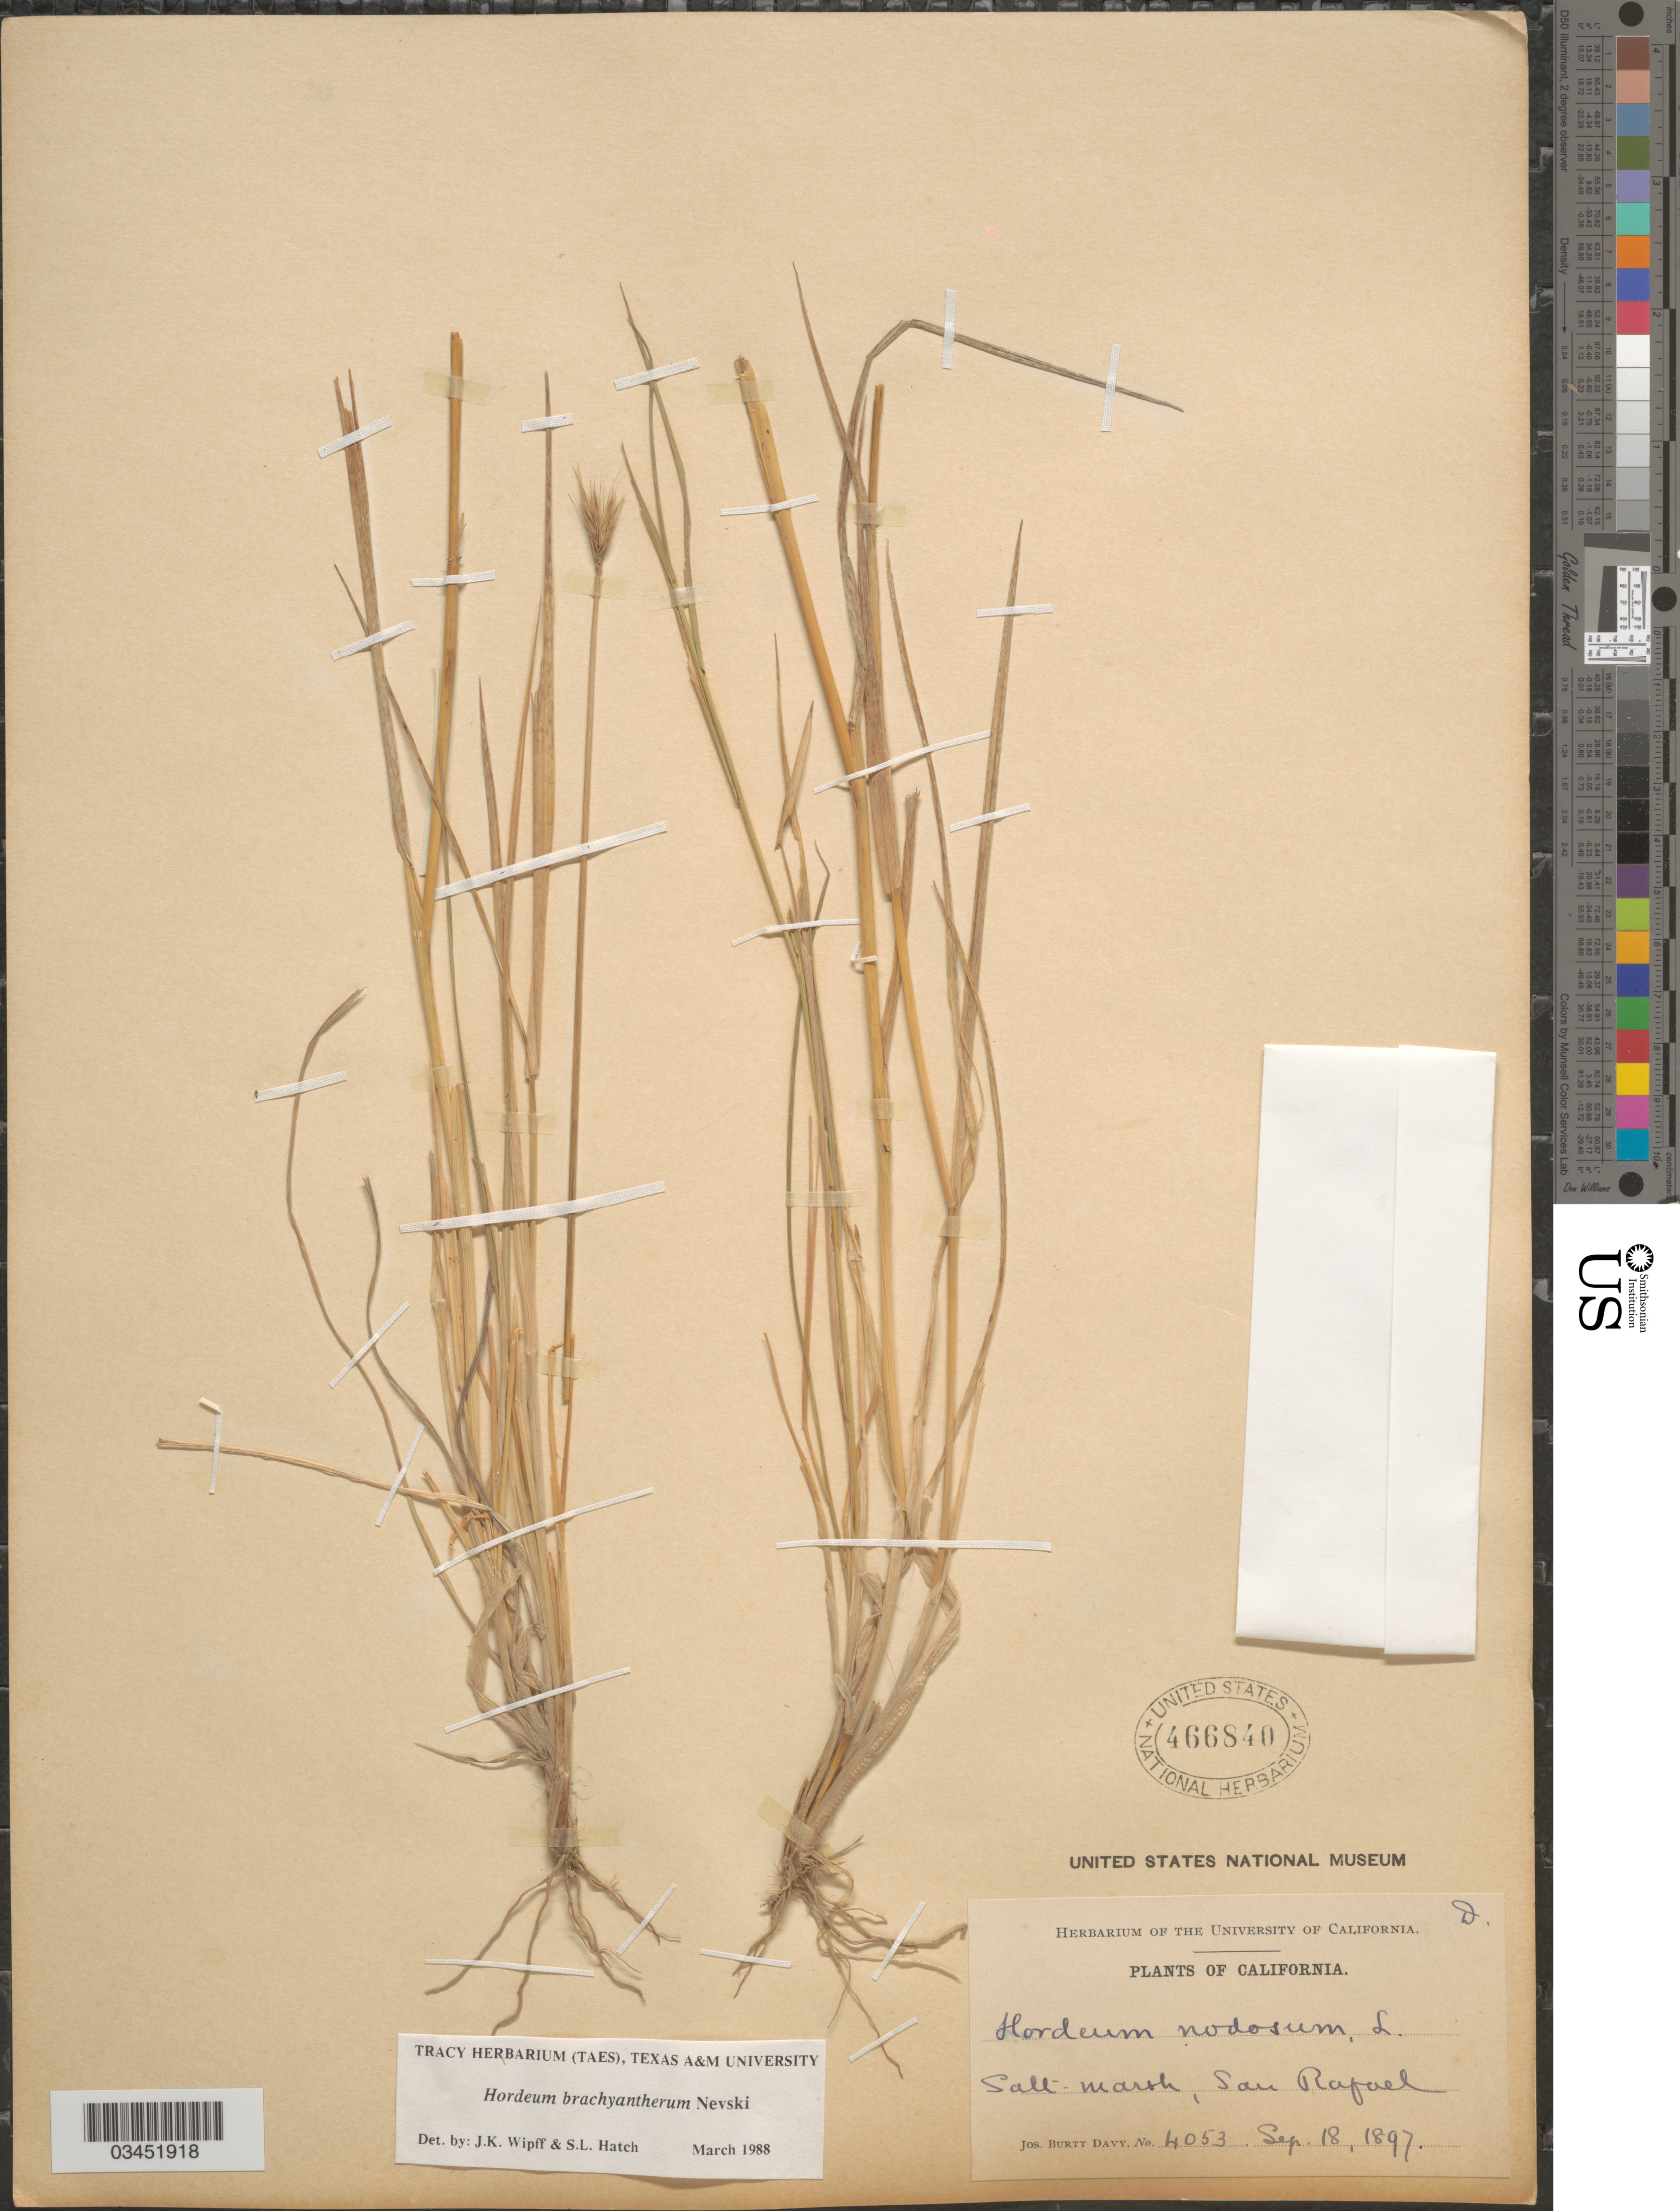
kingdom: Plantae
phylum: Tracheophyta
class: Liliopsida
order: Poales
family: Poaceae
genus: Hordeum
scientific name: Hordeum brachyantherum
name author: Nevski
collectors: J. Burtt Davy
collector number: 4053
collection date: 1897-09-18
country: United States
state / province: California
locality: San Rafael.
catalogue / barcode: US 466840